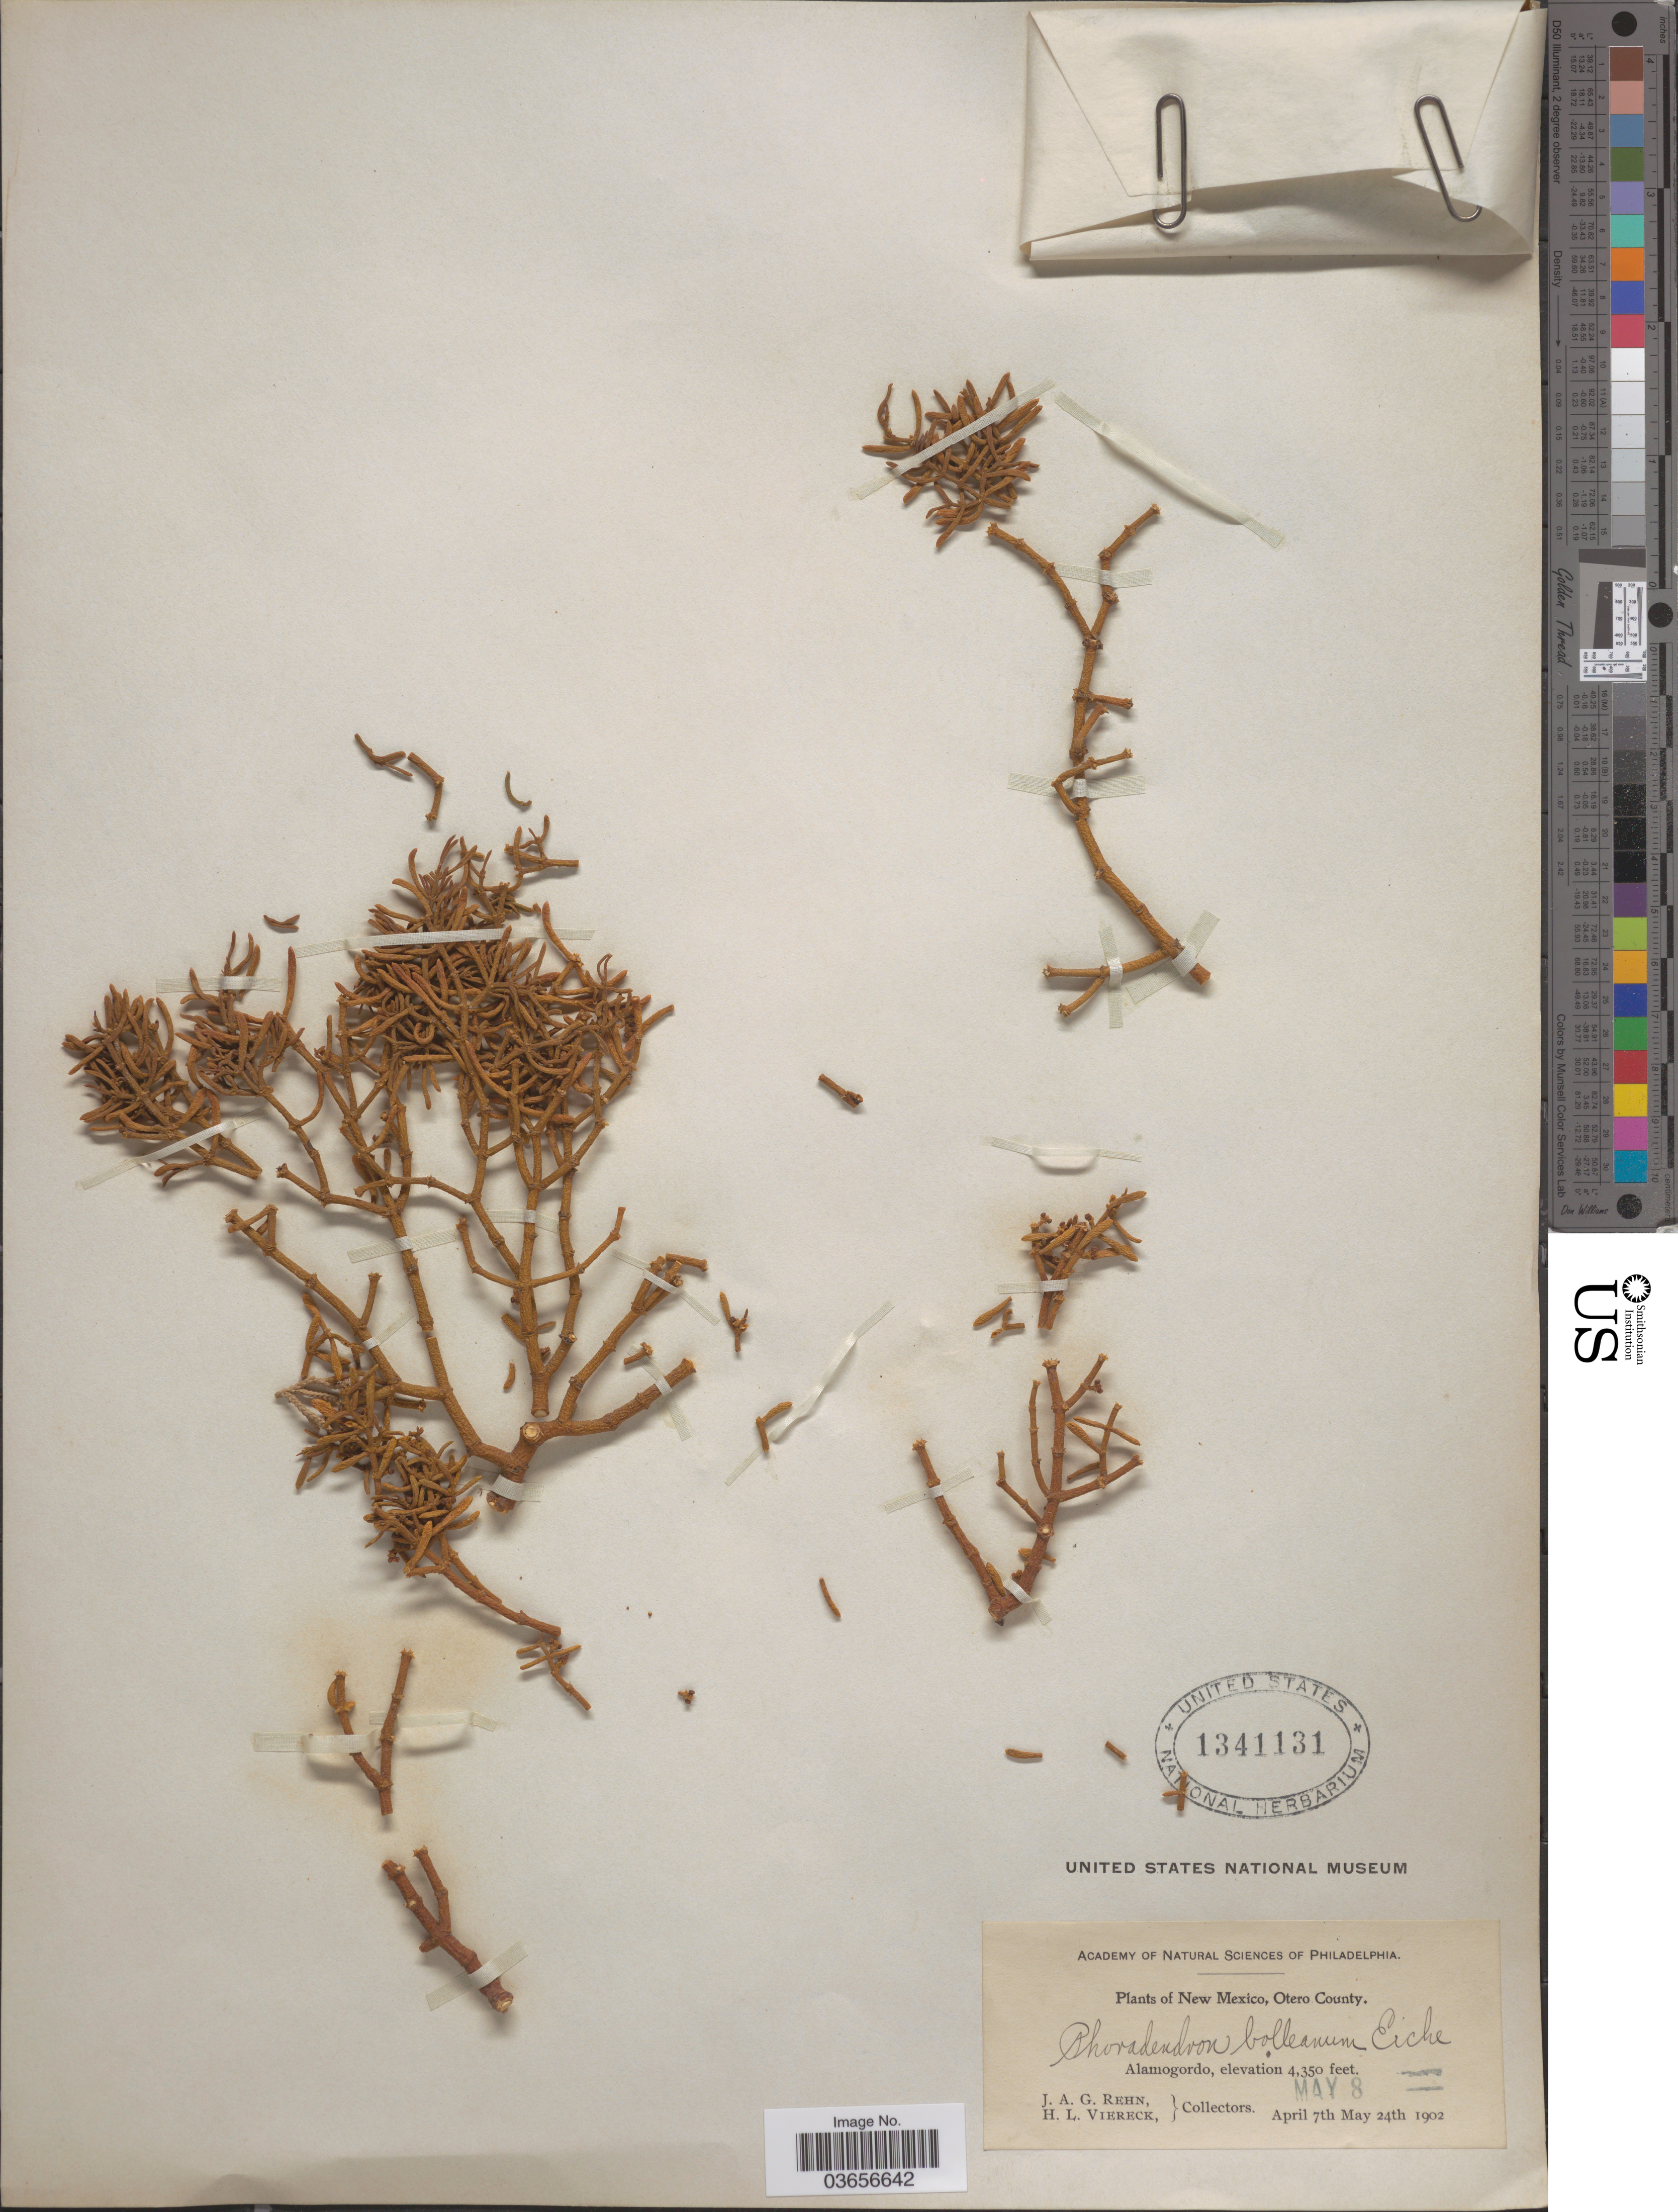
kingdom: Plantae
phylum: Tracheophyta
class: Magnoliopsida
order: Santalales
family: Viscaceae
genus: Phoradendron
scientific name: Phoradendron bolleanum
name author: (Seem.) Eichler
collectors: J. Rehn & H. L. Viereck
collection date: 1902-05-08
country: United States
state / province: New Mexico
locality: Otero County. Alamogordo.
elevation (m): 1326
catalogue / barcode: US 1341131